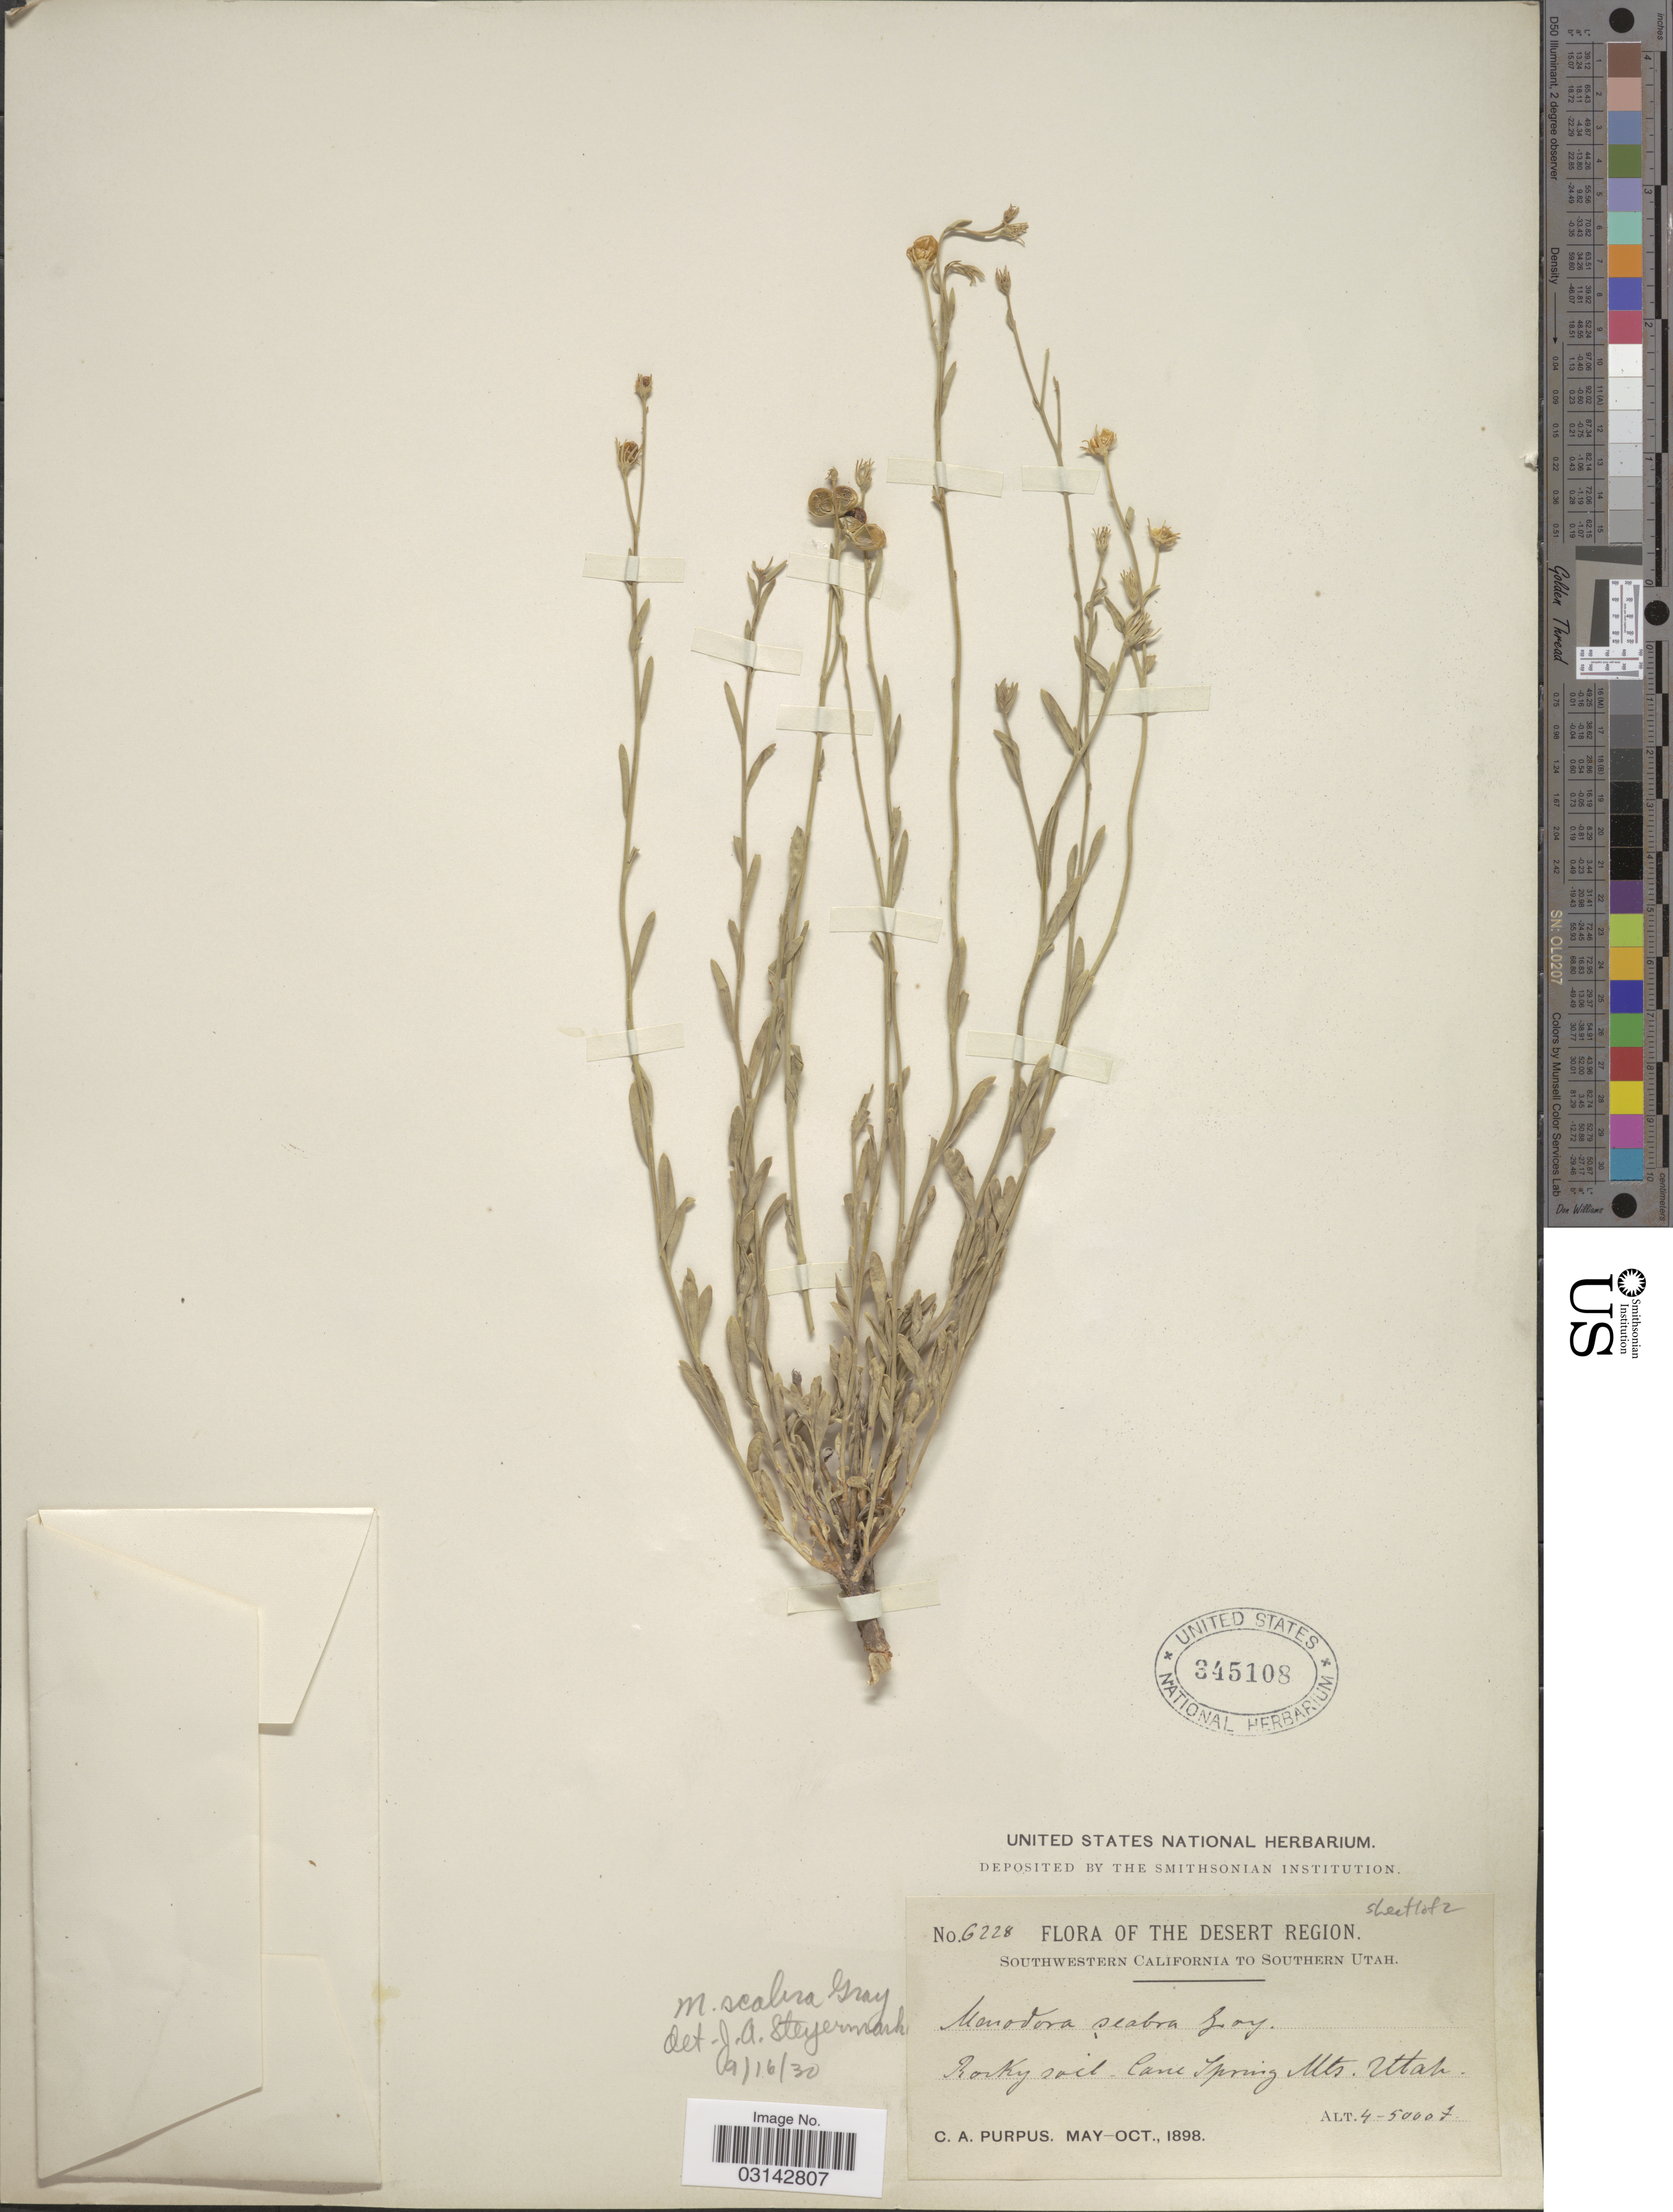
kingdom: Plantae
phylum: Tracheophyta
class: Magnoliopsida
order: Lamiales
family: Oleaceae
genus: Menodora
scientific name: Menodora scabra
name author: A. Gray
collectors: C. A. Purpus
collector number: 6228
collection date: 1898-05/1898-10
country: United States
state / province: Utah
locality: Desert Region. Southern Utah. Cane Spring Mts.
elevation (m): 1219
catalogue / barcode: US 345108